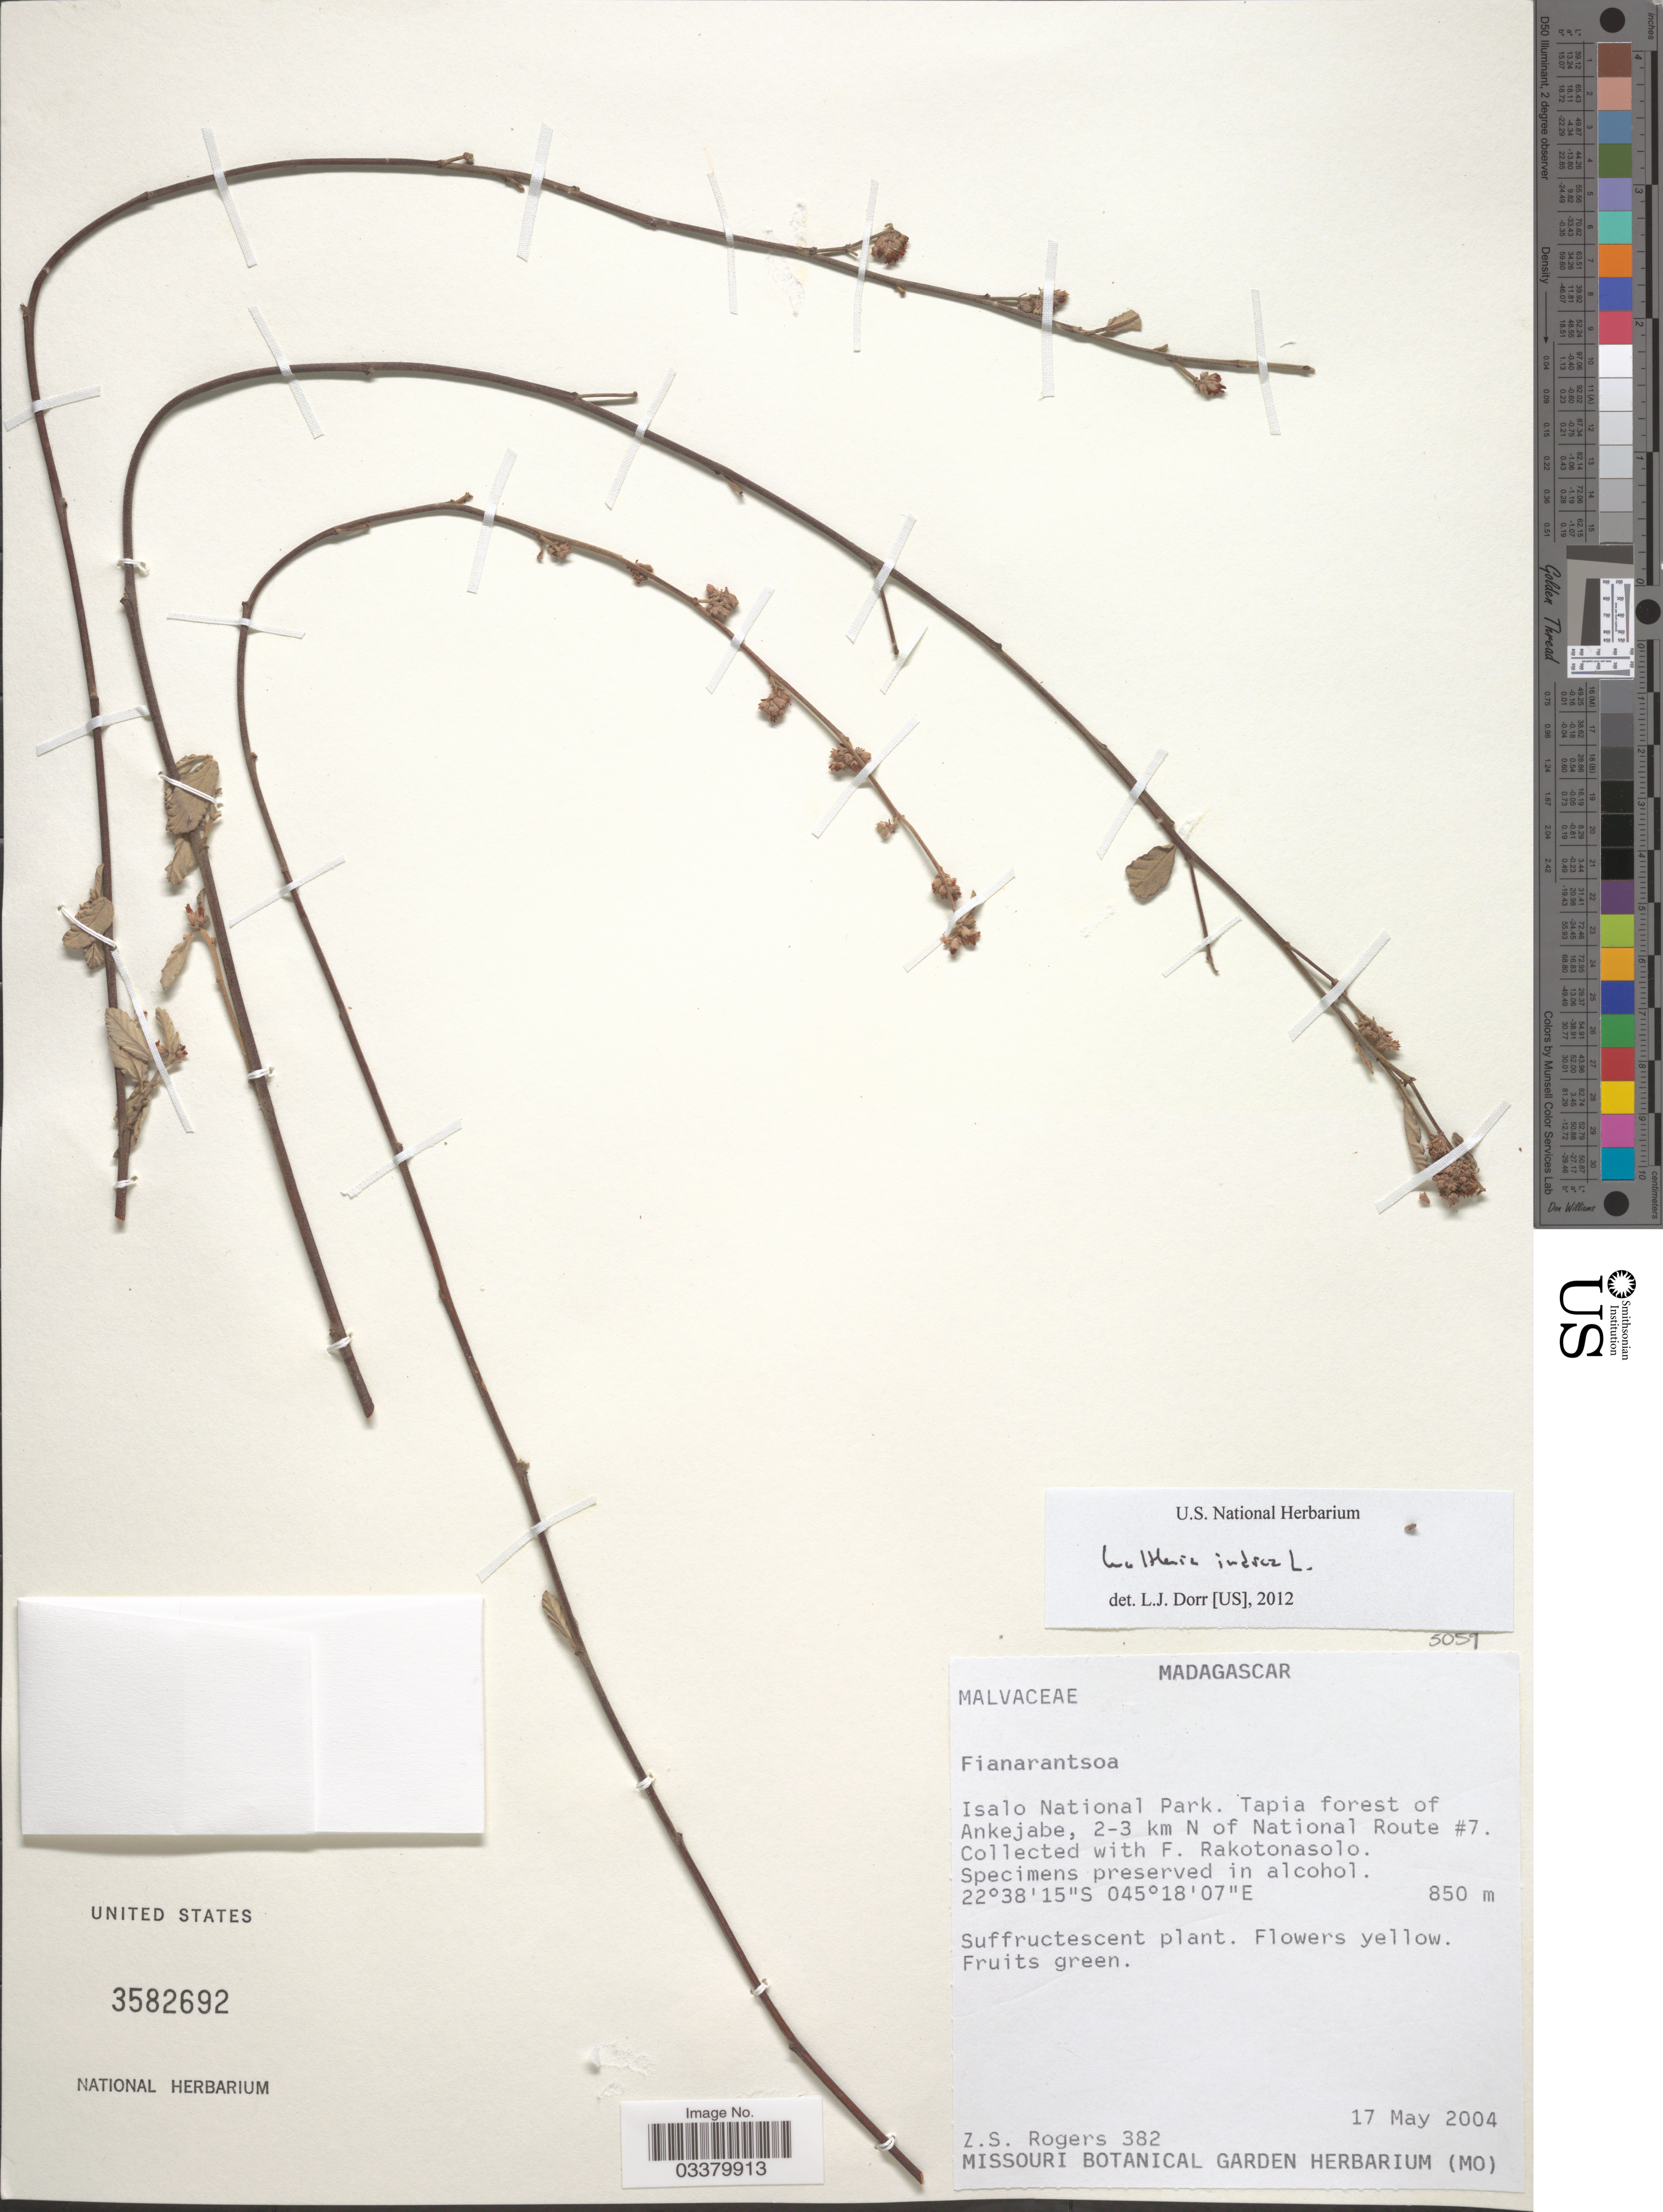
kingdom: Plantae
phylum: Tracheophyta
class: Magnoliopsida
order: Malvales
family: Malvaceae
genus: Waltheria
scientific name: Waltheria indica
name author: L.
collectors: Z. S. Rogers & F. Rakotonasolo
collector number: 382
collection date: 2004-05-17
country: Madagascar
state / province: Ihorombe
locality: Isalo National Park. Tapia forest of Ankejabe, 2-3 km N of National Route #7.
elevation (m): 850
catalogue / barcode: US 3582692